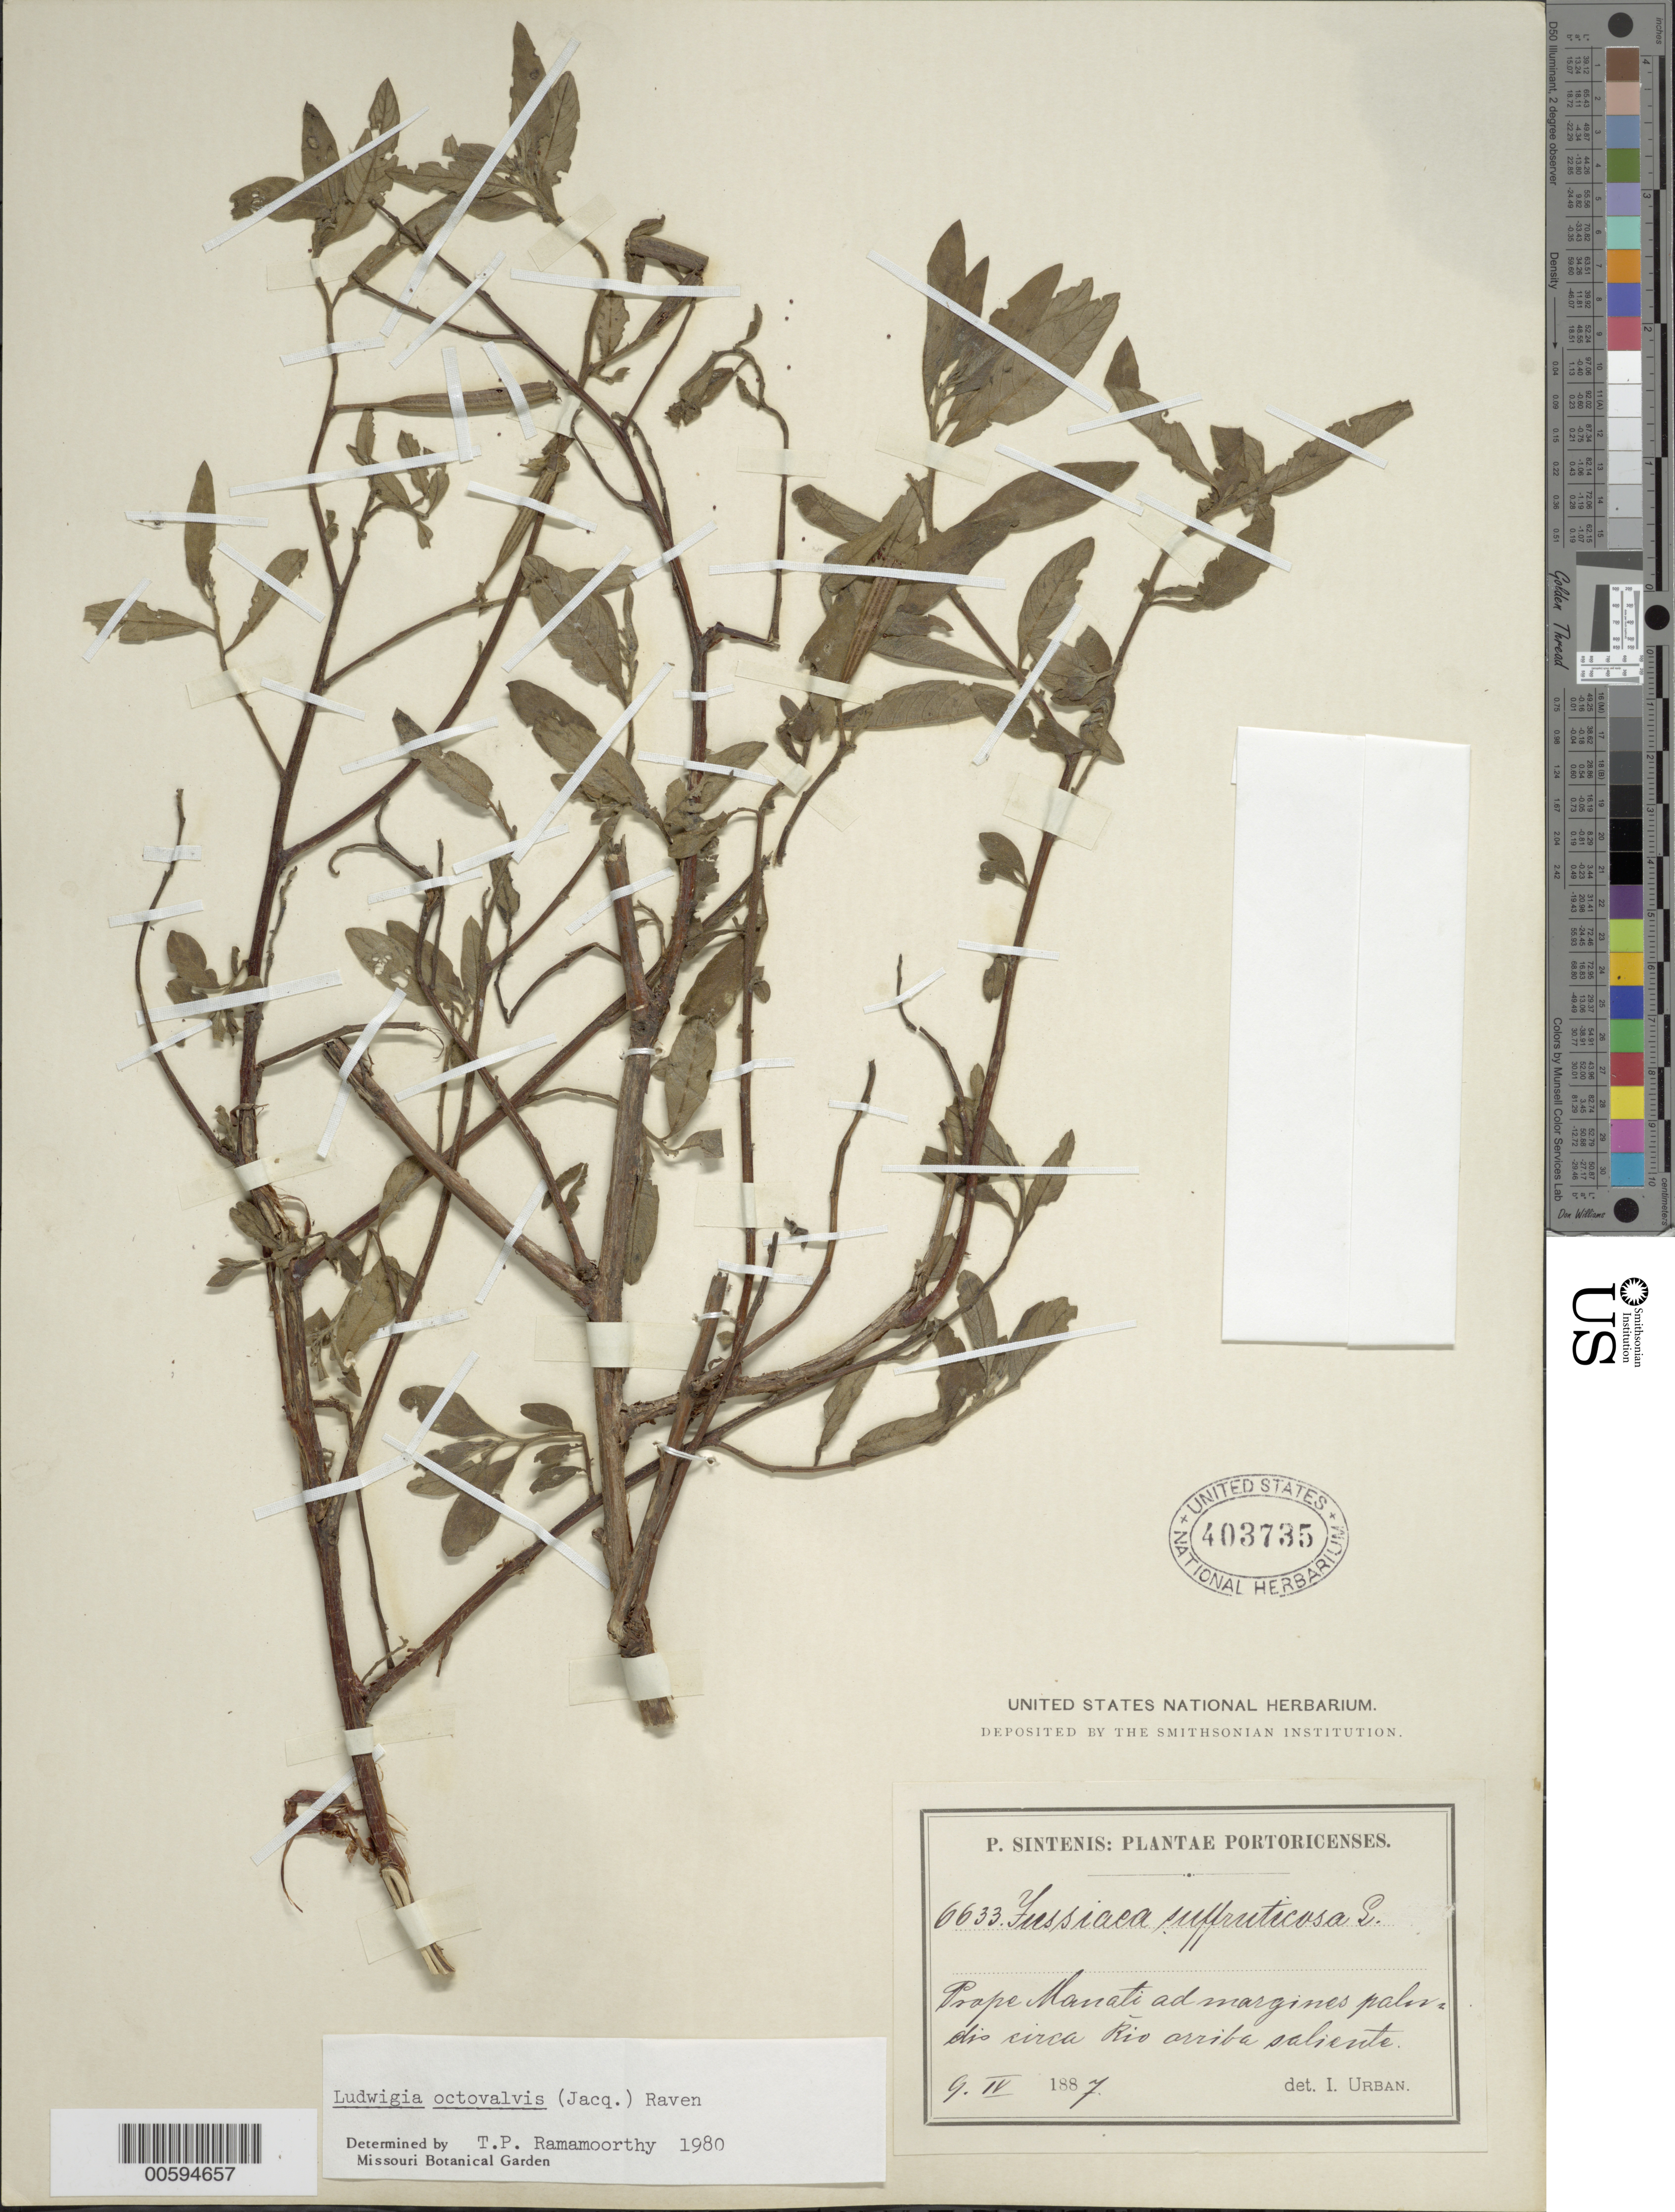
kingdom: Plantae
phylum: Tracheophyta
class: Magnoliopsida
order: Myrtales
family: Onagraceae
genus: Ludwigia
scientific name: Ludwigia octovalvis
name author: (Jacq.) P.H. Raven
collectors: P. Sintenis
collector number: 6633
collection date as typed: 09 Apr 1887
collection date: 1887-04-09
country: Puerto Rico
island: Greater Antilles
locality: Prope Manati ad margines paludosis circa Río arriba saliente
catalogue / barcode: US 403735